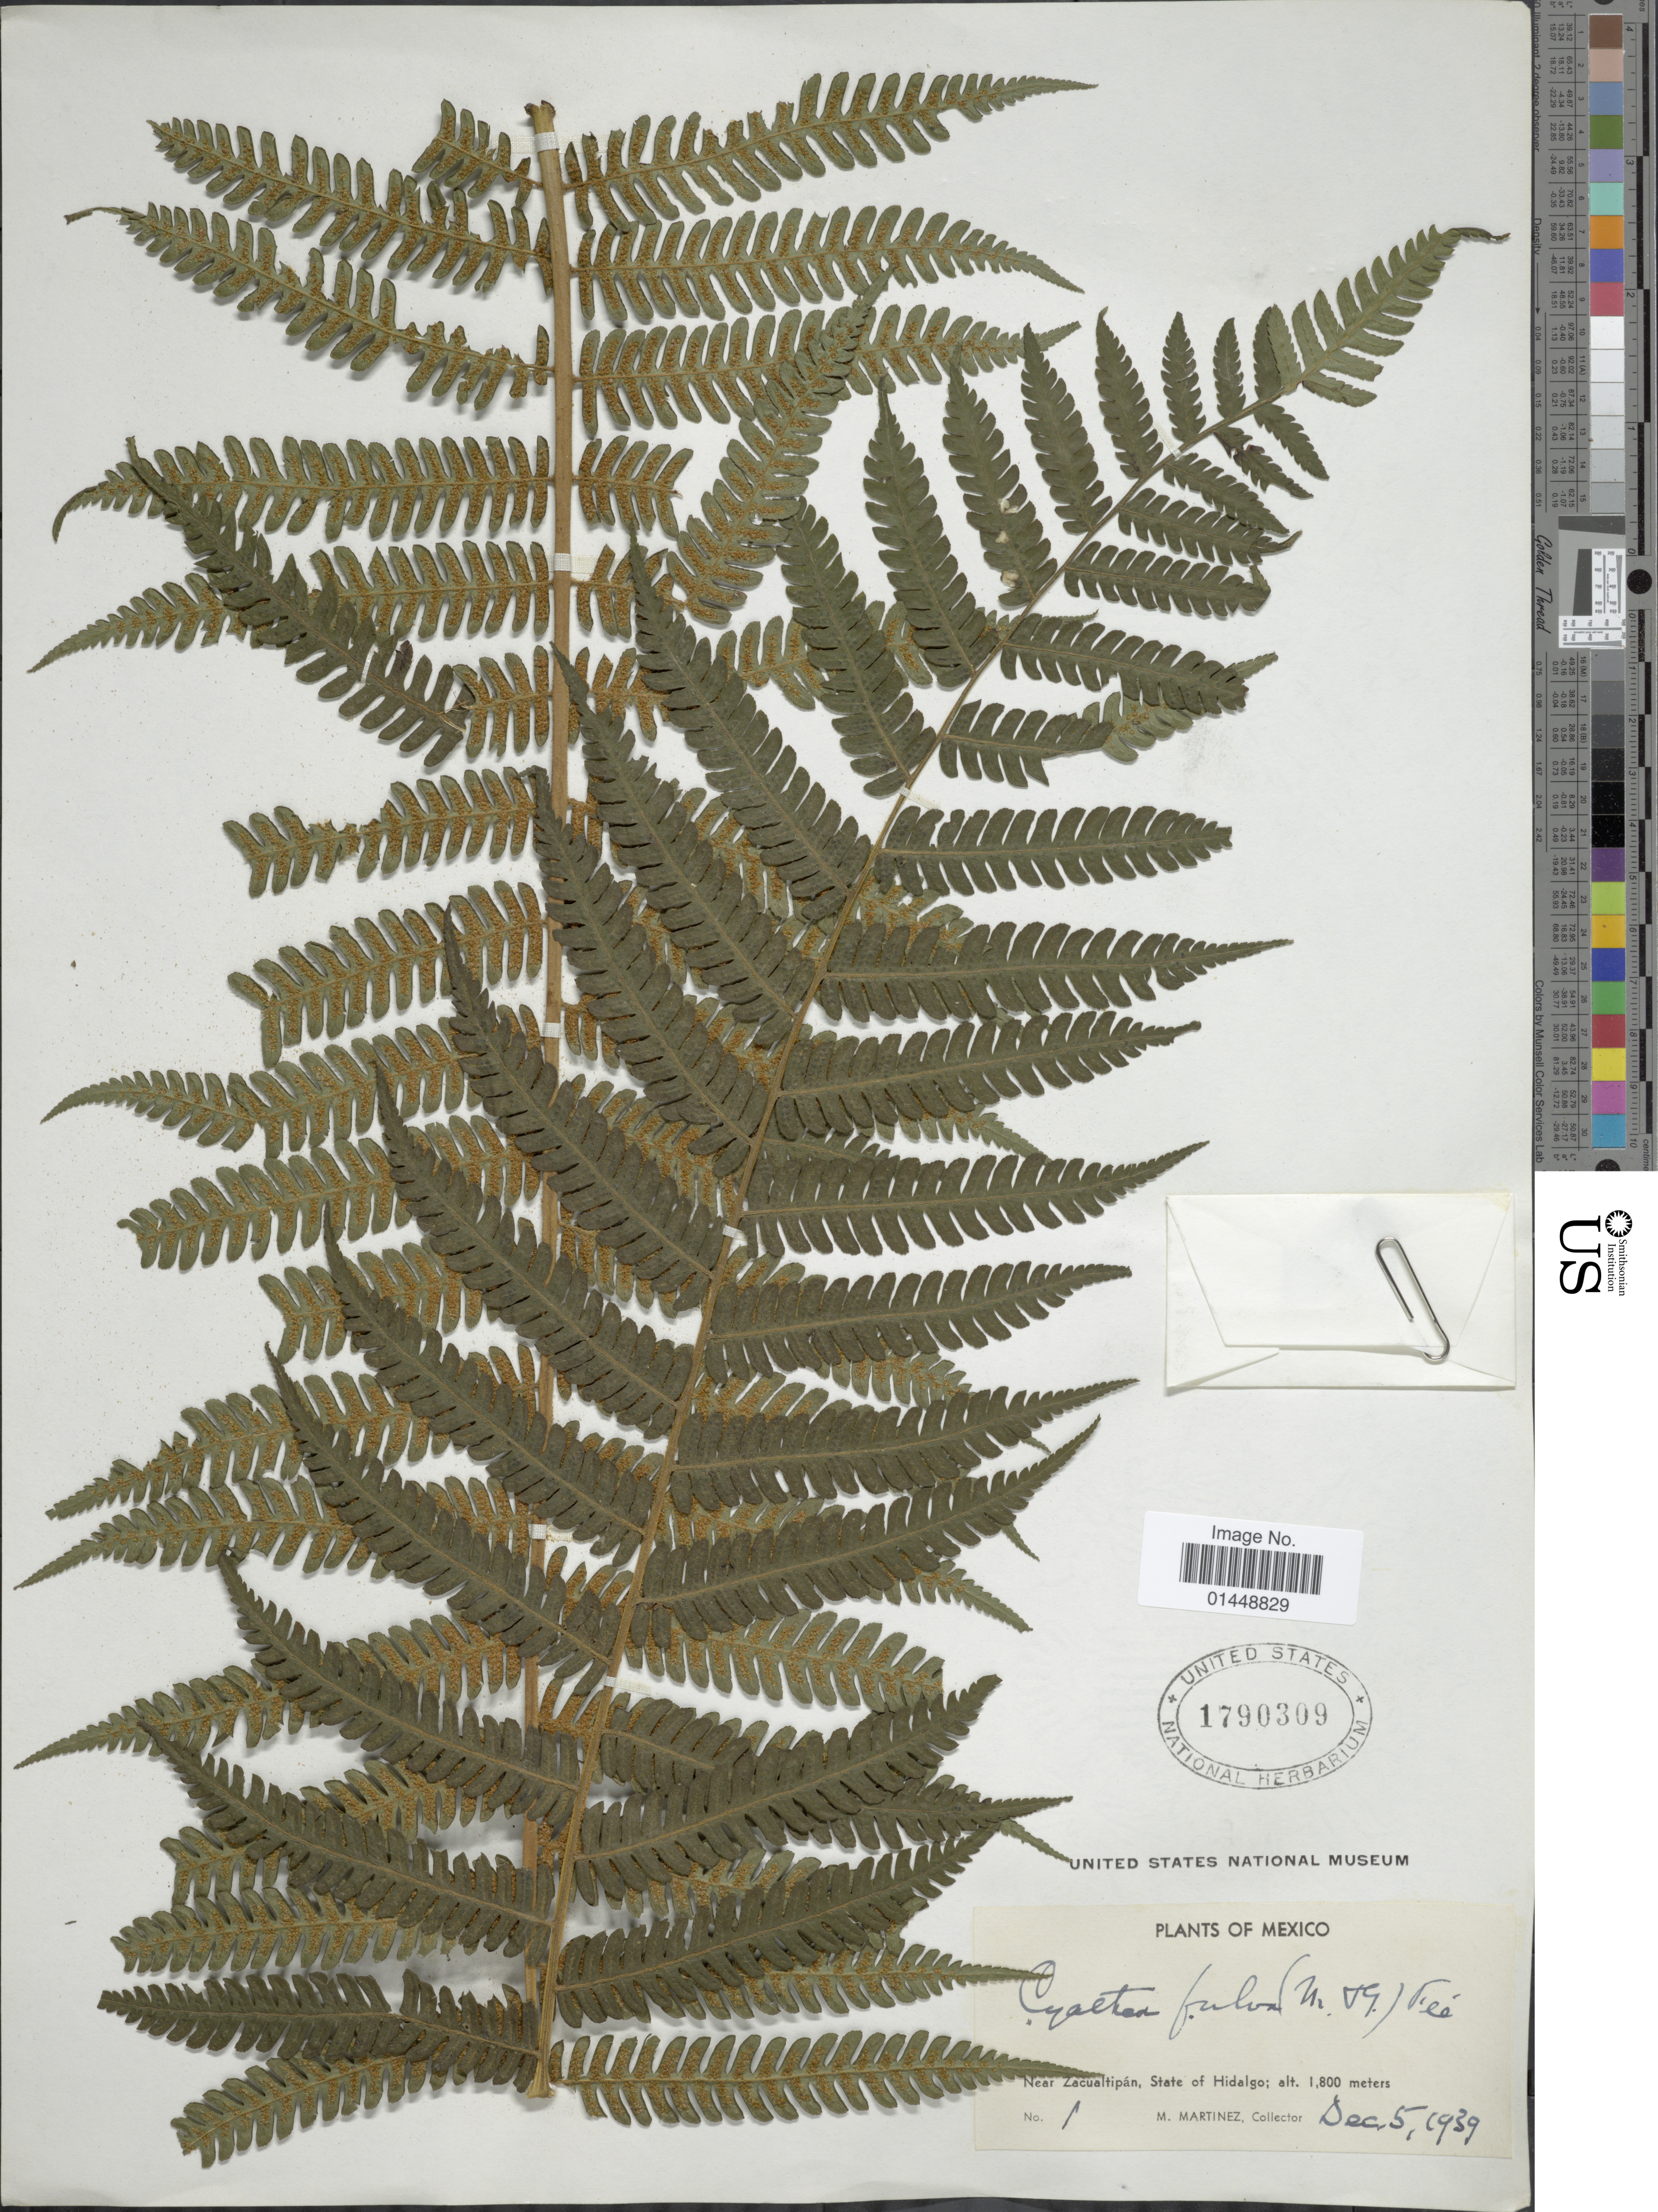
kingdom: Plantae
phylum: Tracheophyta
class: Polypodiopsida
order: Cyatheales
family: Cyatheaceae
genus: Cyathea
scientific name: Cyathea fulva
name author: (M. Martens & Galeotti) Fée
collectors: M. Martinez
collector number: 1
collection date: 1939-12-05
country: Mexico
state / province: Hidalgo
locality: Near Zacualtipán, State of Hidalgo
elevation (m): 1800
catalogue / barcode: US 1790309